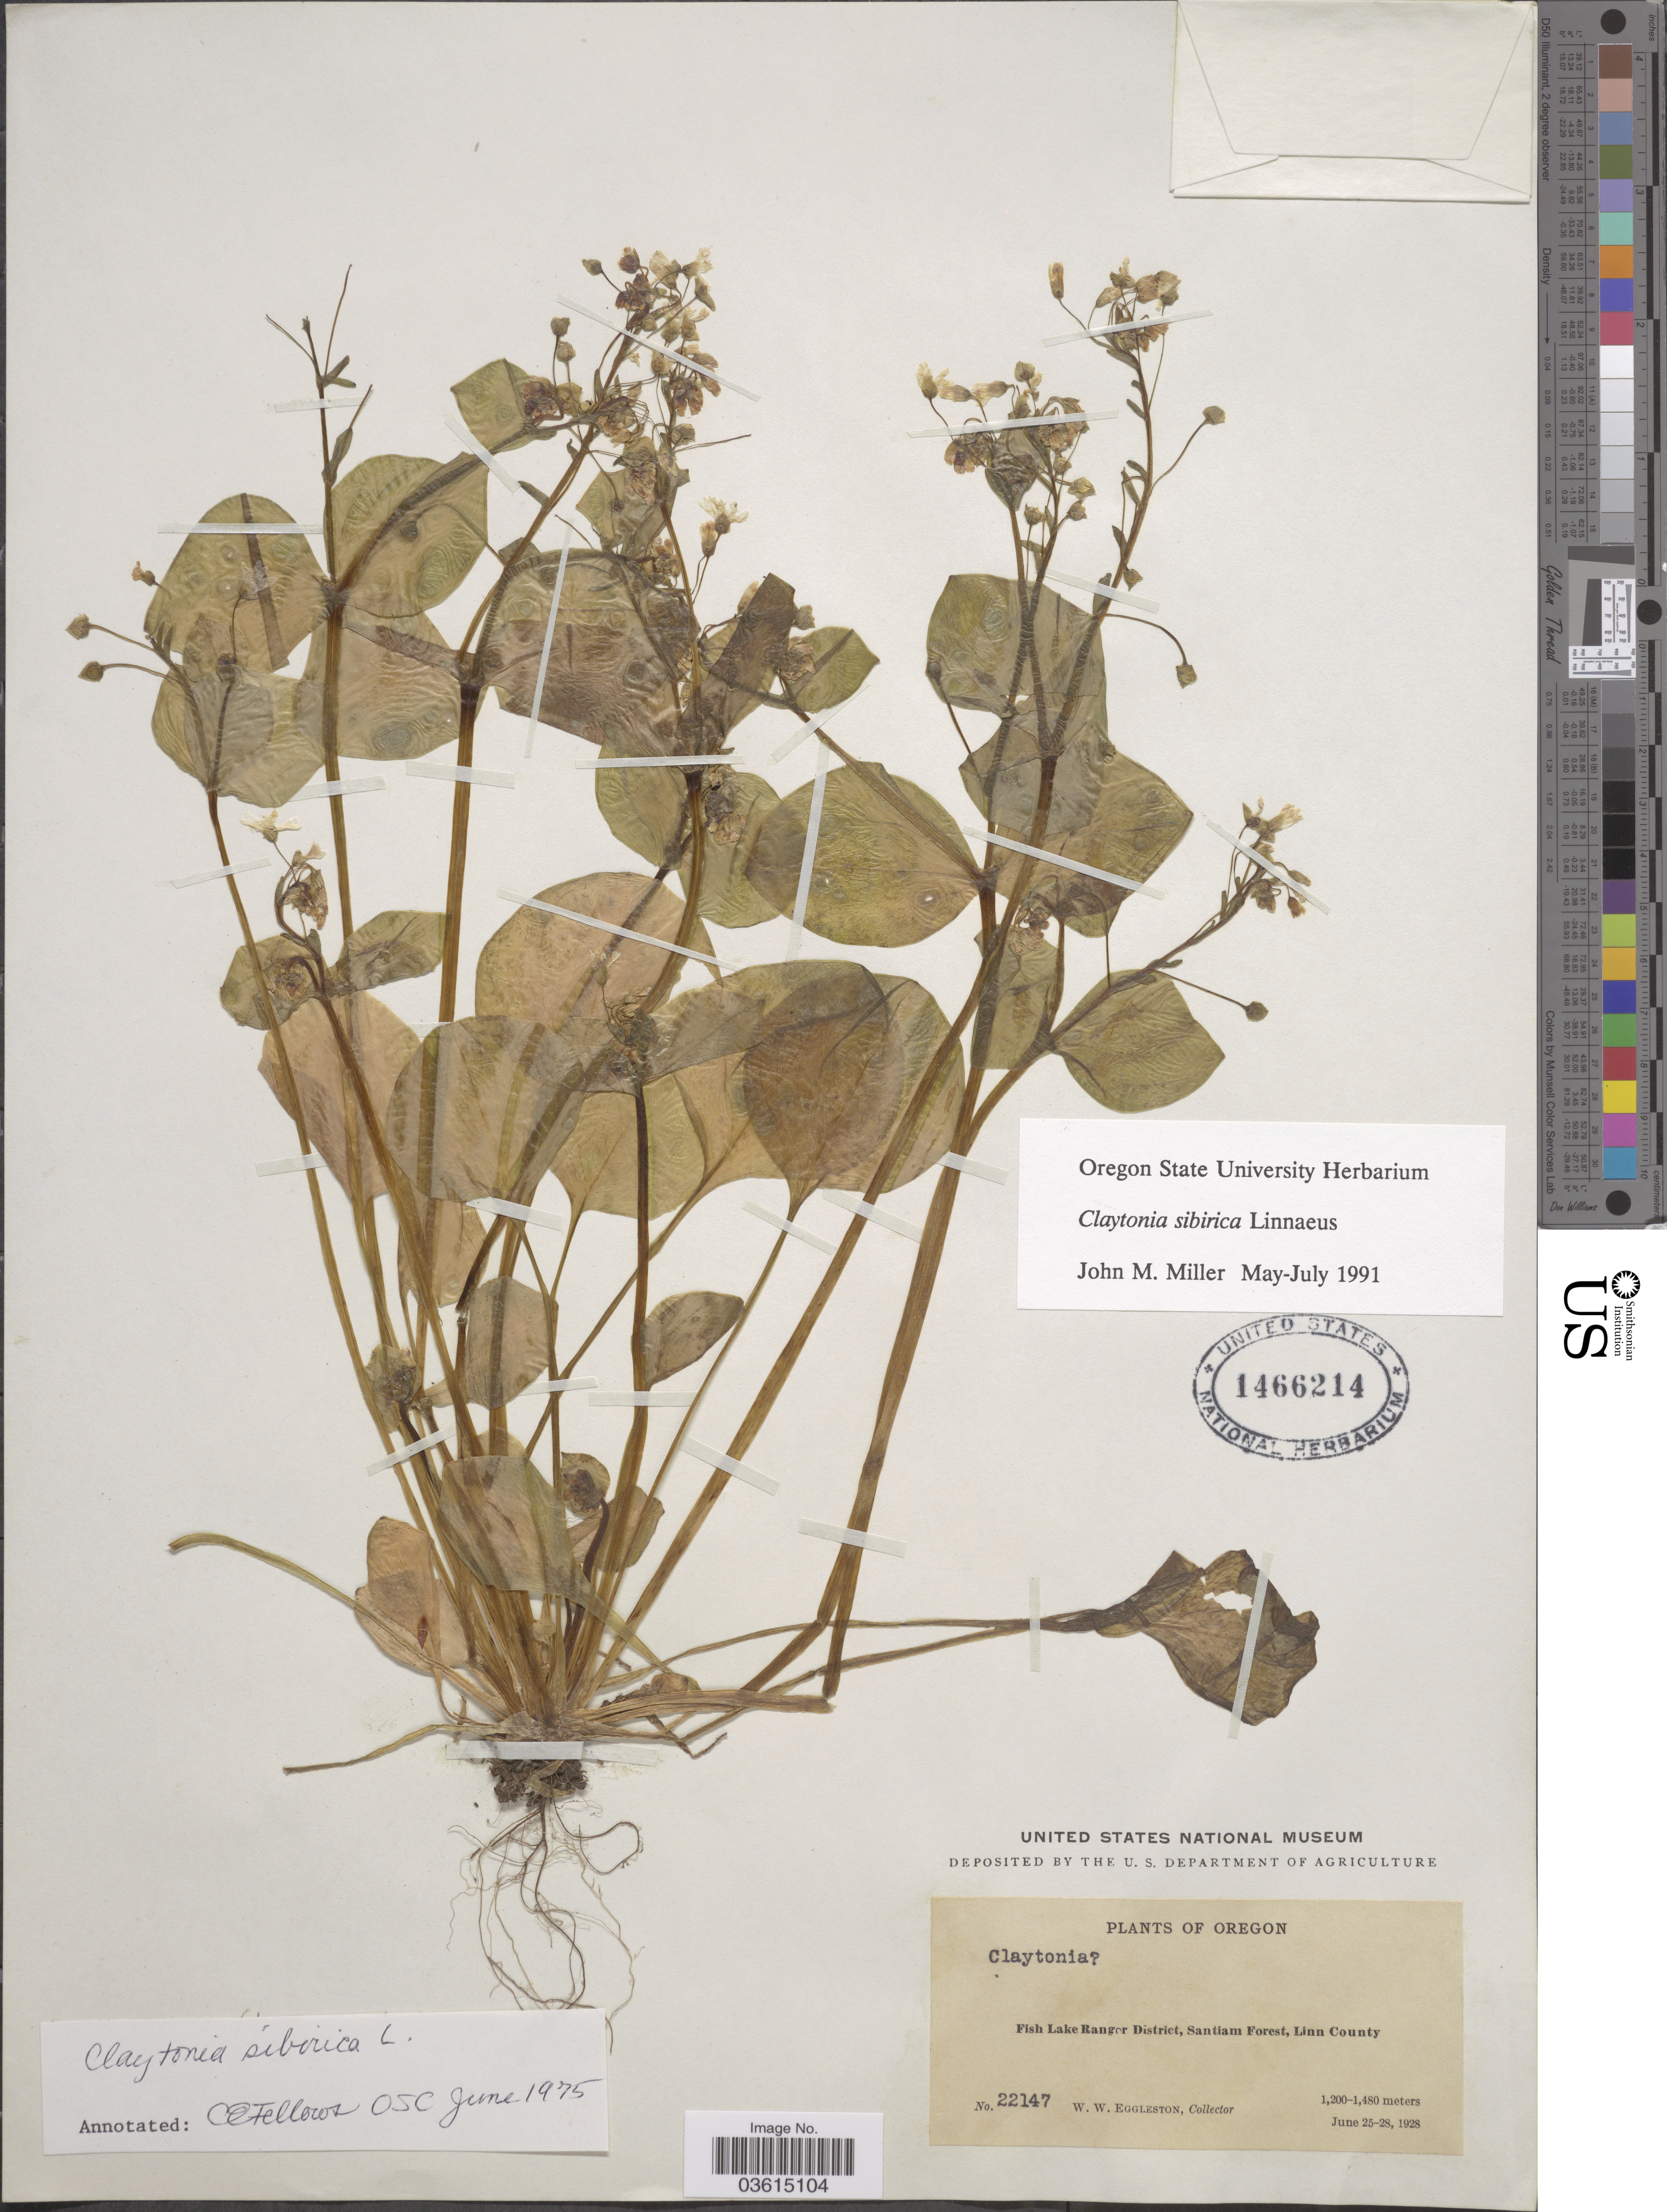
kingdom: Plantae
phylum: Tracheophyta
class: Magnoliopsida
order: Caryophyllales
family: Montiaceae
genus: Claytonia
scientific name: Claytonia sibirica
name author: L.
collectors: W. W. Eggleston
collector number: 22147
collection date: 1928-06-25/1928-06-28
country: United States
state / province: Oregon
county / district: Linn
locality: Fish Lake Ranger District, Santiam Forest, Linn County.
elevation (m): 1200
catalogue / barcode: US 1466214